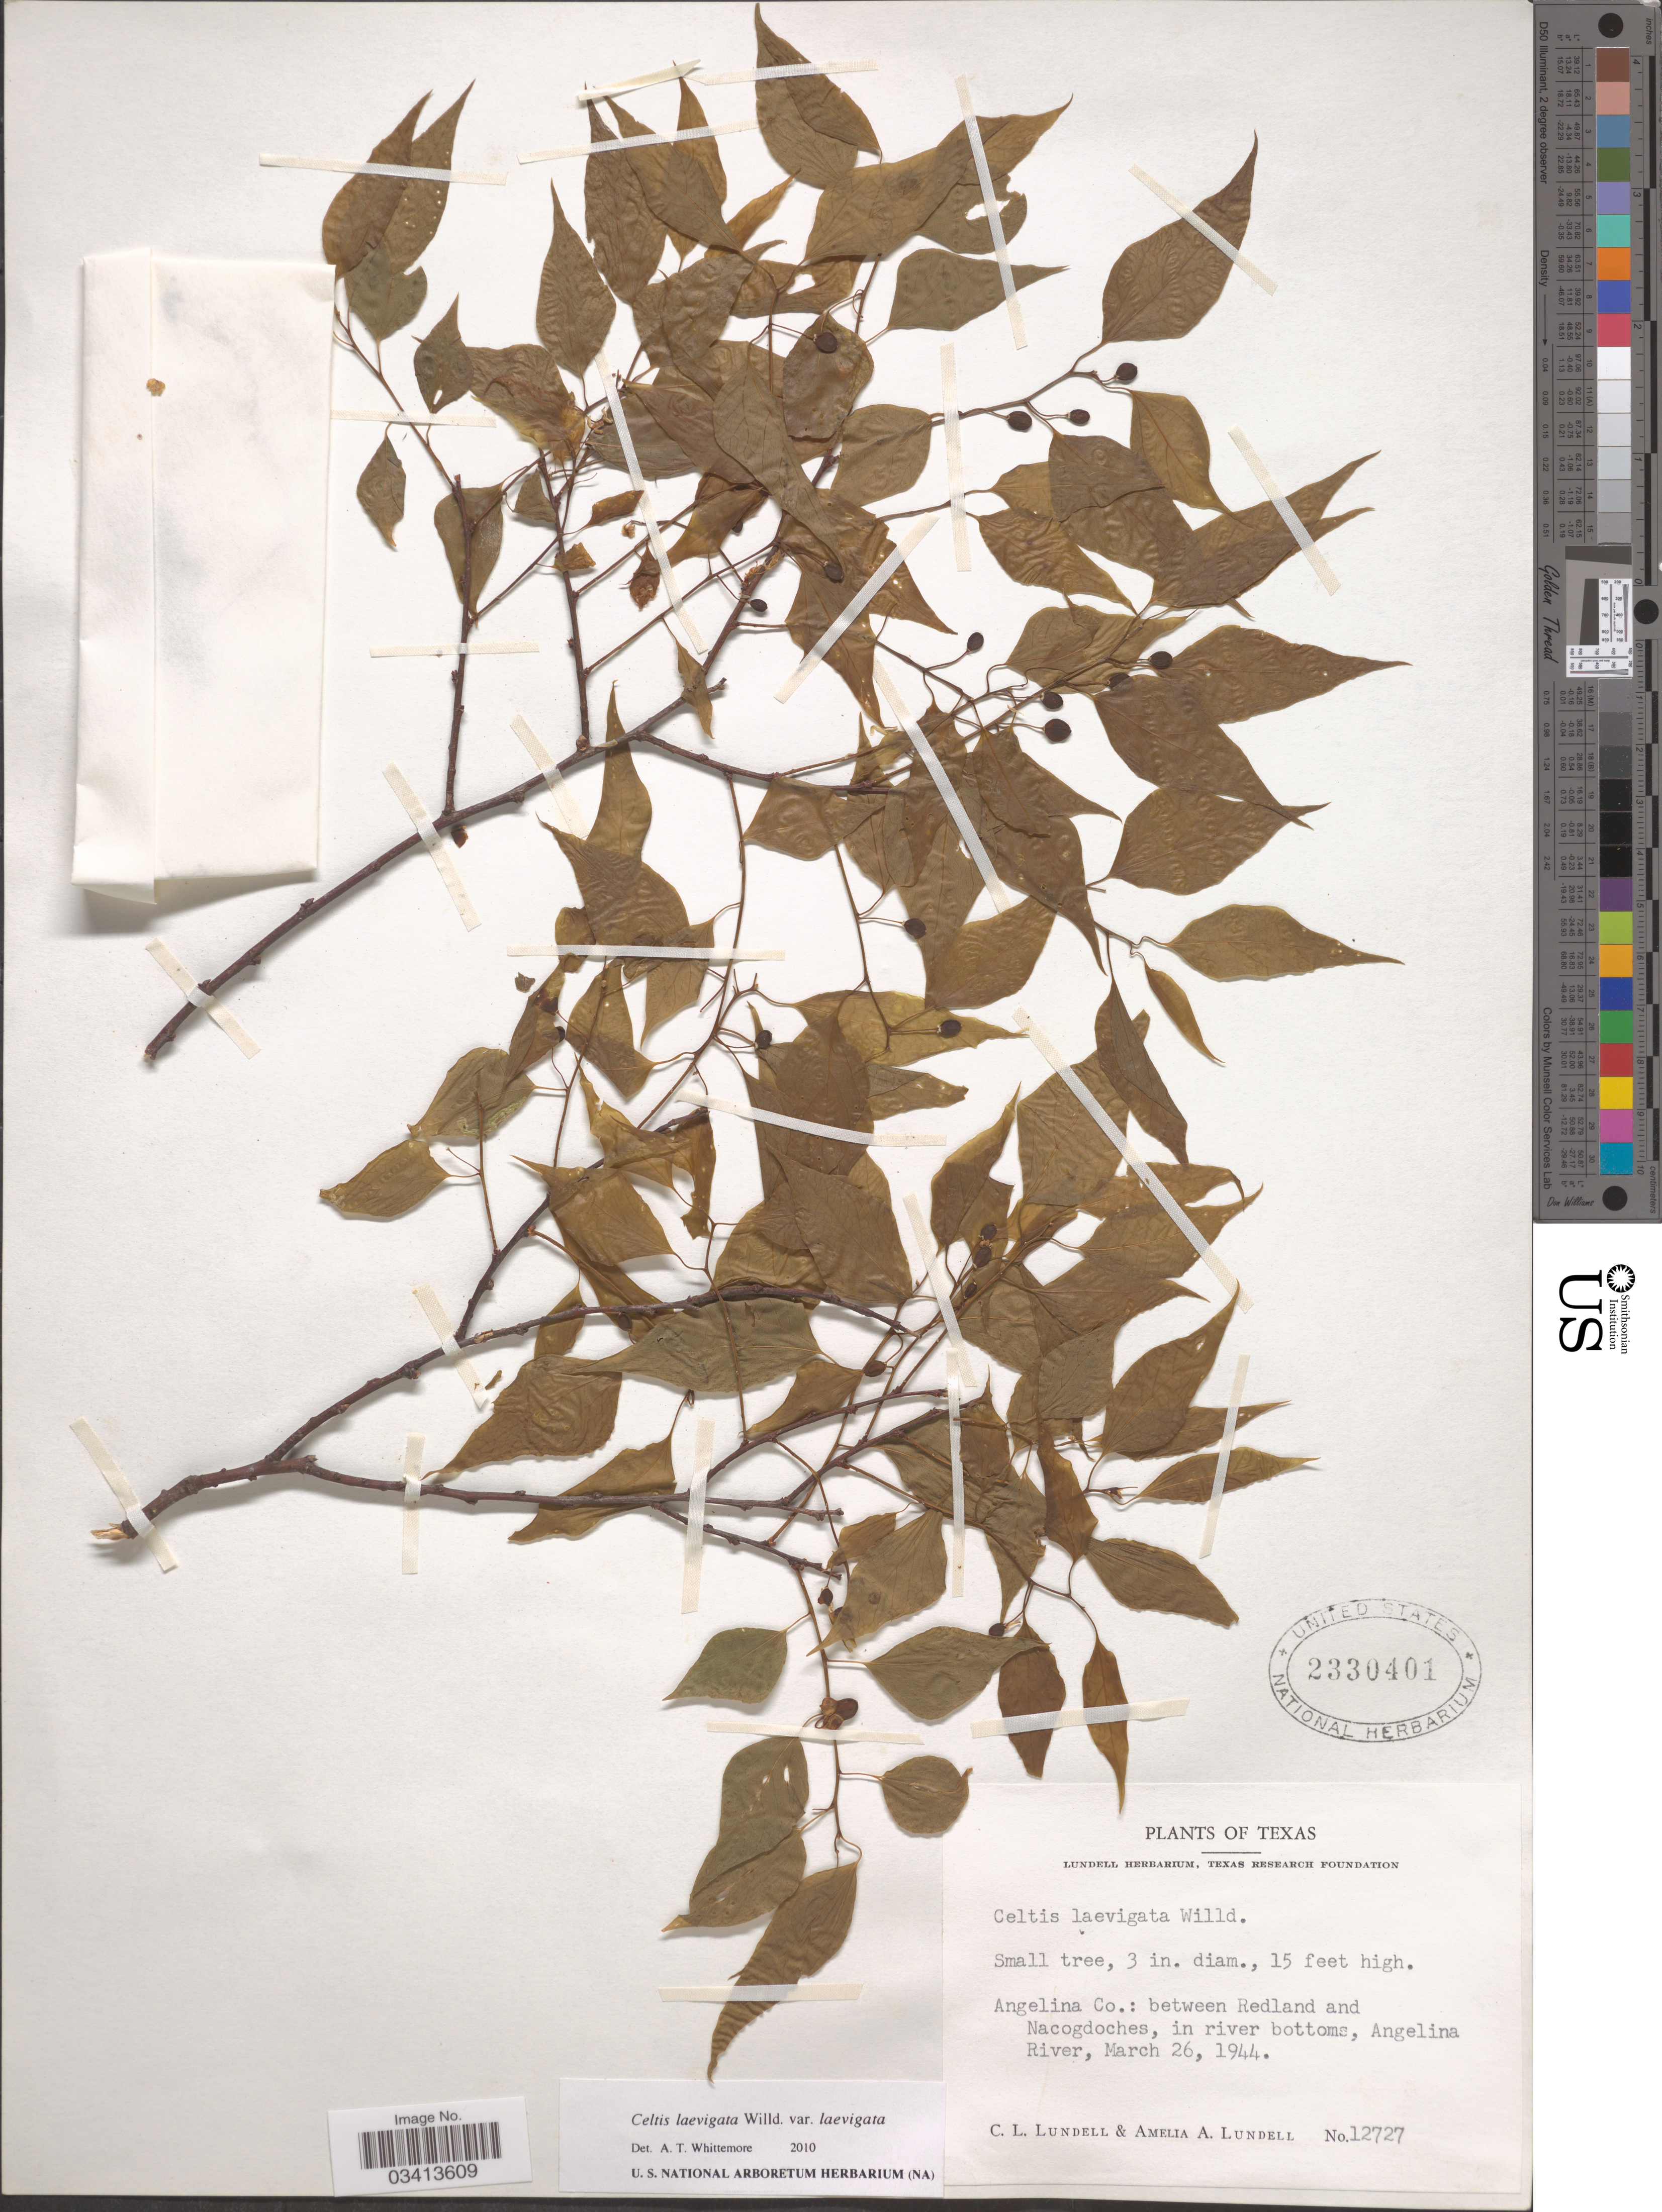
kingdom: Plantae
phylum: Tracheophyta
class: Magnoliopsida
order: Rosales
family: Cannabaceae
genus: Celtis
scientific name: Celtis laevigata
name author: Willd.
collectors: C. L. Lundell & A. A. Lundell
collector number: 12727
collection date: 1944-03-26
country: United States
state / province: Texas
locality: Angelina Co.: between Redland and Nacogdoches, in river bottoms, Angelina River.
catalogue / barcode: US 2330401